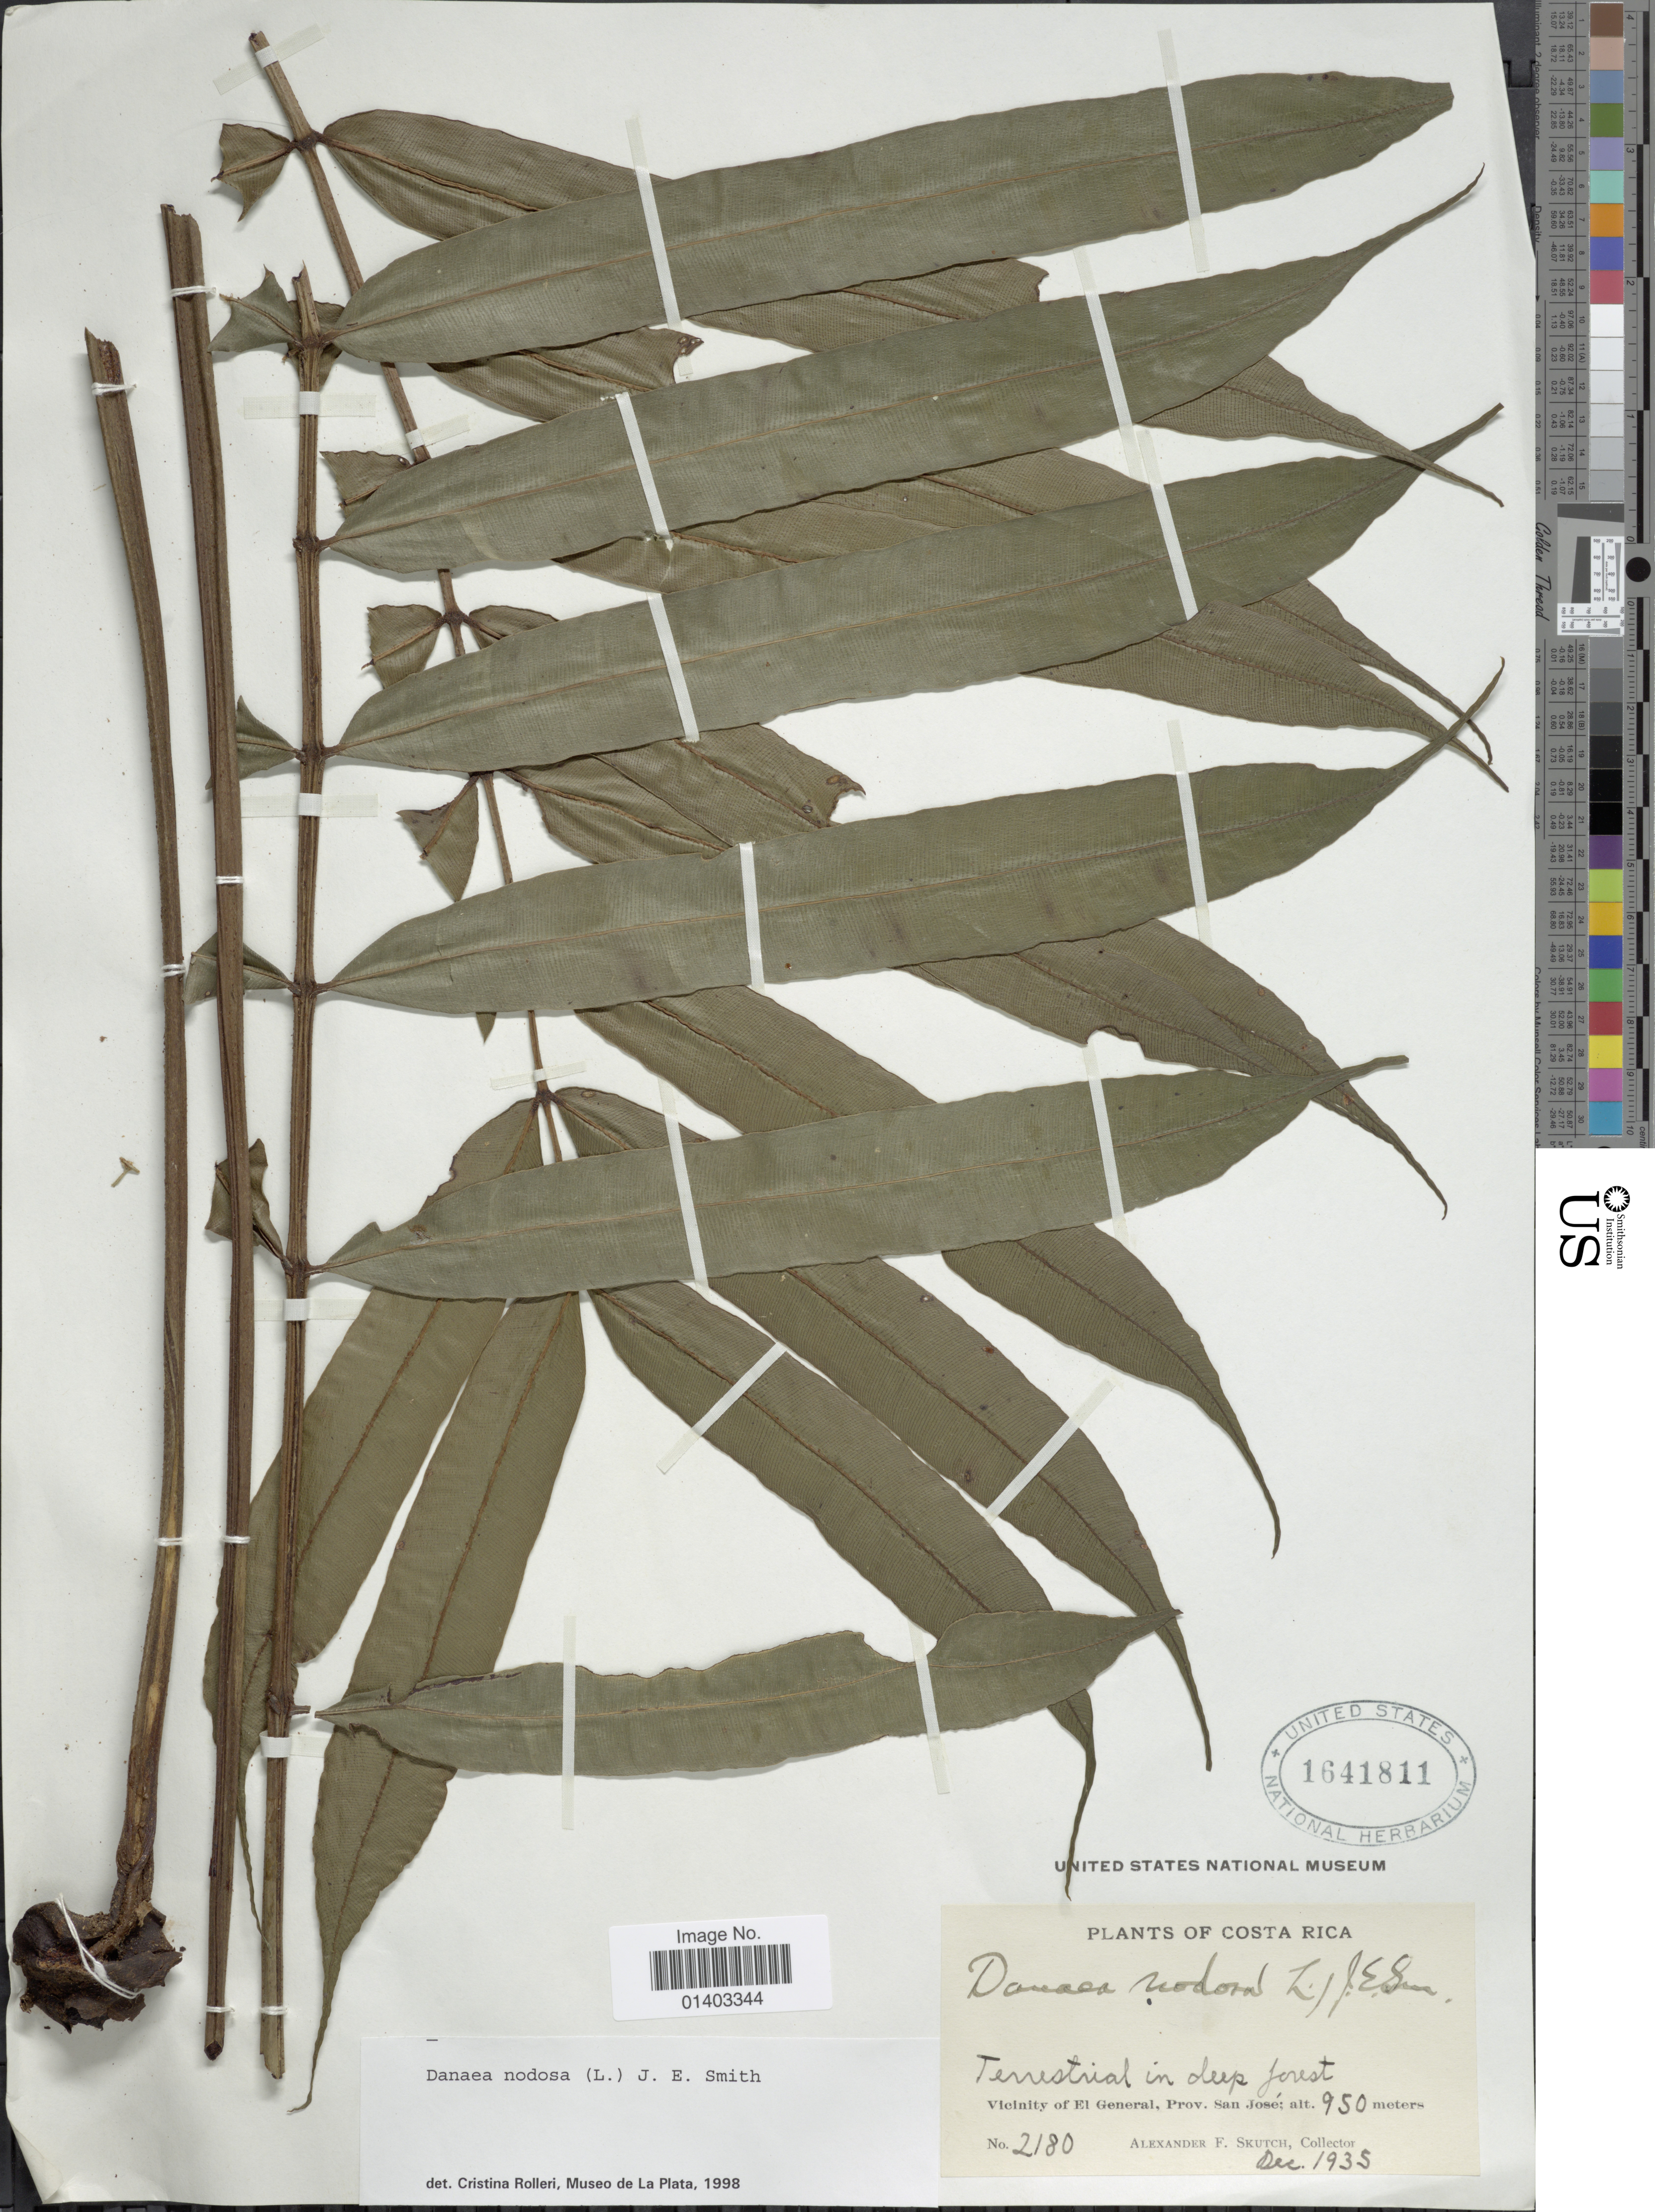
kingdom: Plantae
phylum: Tracheophyta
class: Polypodiopsida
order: Marattiales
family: Marattiaceae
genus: Danaea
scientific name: Danaea nodosa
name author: (L.) Sm.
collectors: A. F. Skutch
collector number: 2180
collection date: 1935-12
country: Costa Rica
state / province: San José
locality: Vicinity of El General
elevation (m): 950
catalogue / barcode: US 1641811